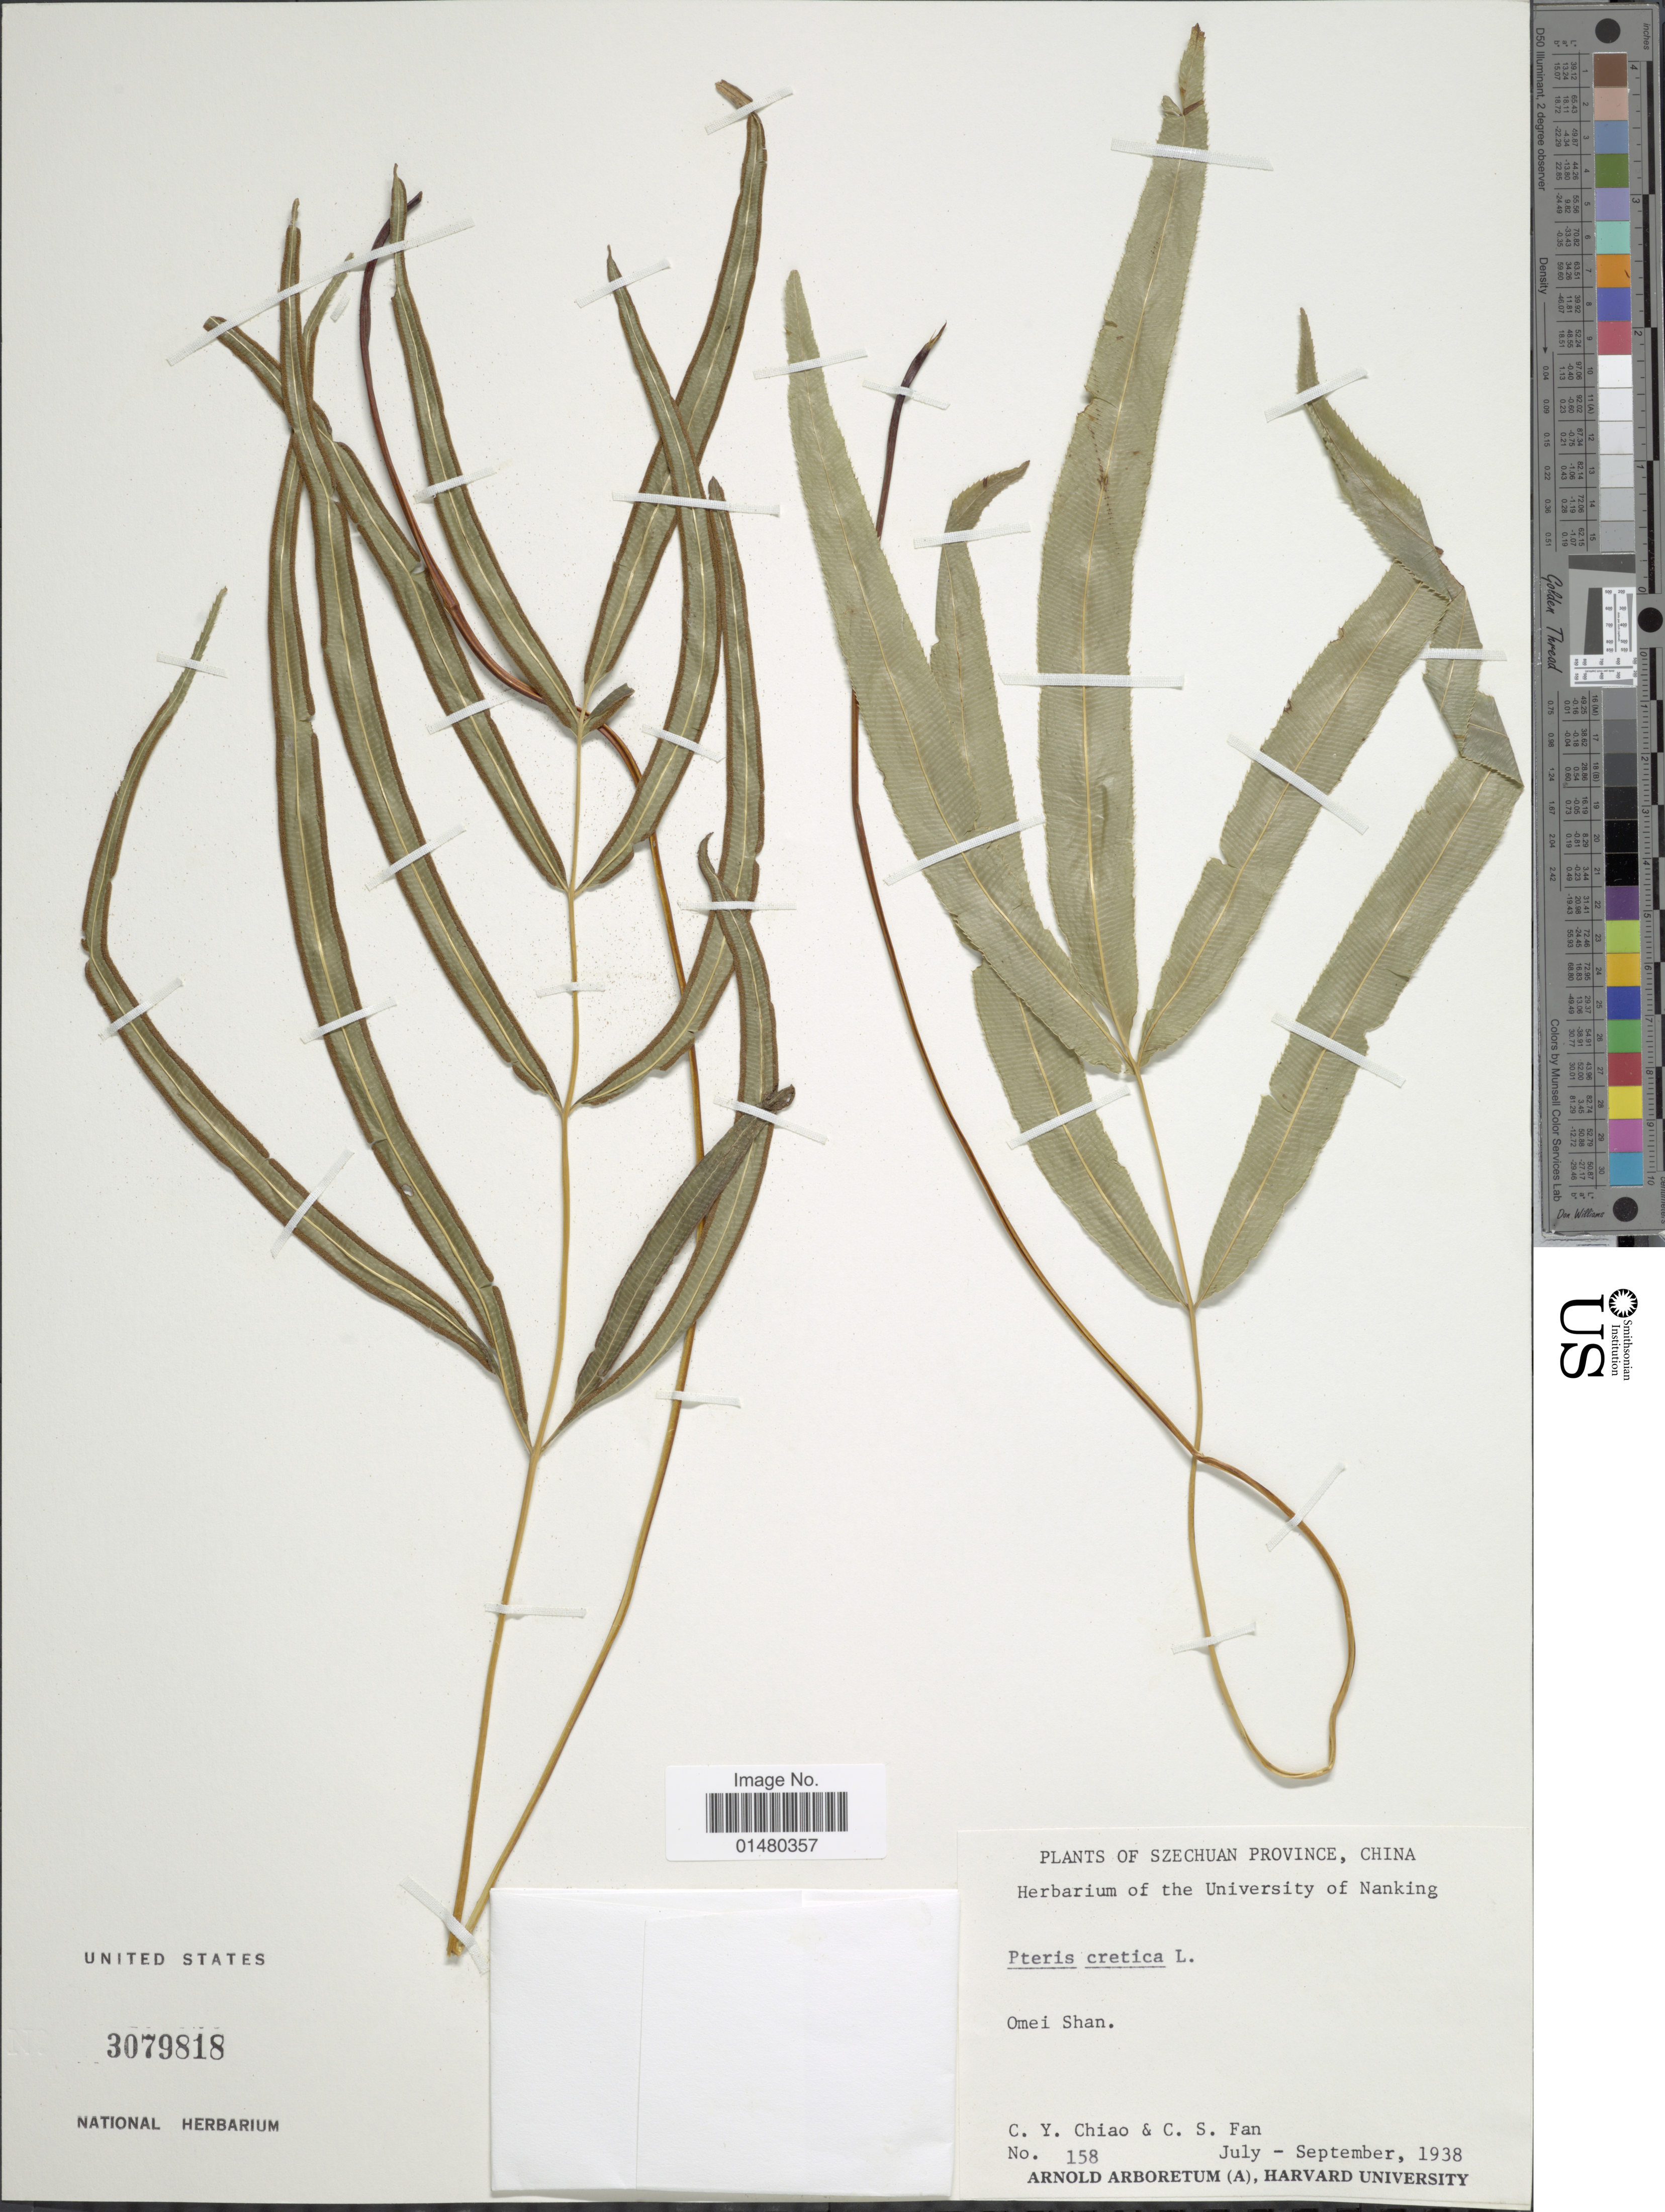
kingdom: Plantae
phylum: Tracheophyta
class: Polypodiopsida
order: Polypodiales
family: Pteridaceae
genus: Pteris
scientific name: Pteris cretica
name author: L.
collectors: C. Y. Chiao & C. S. Fan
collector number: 158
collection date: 1938-07/1938-09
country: China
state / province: Sichuan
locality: Omei Shan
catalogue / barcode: US 3079818